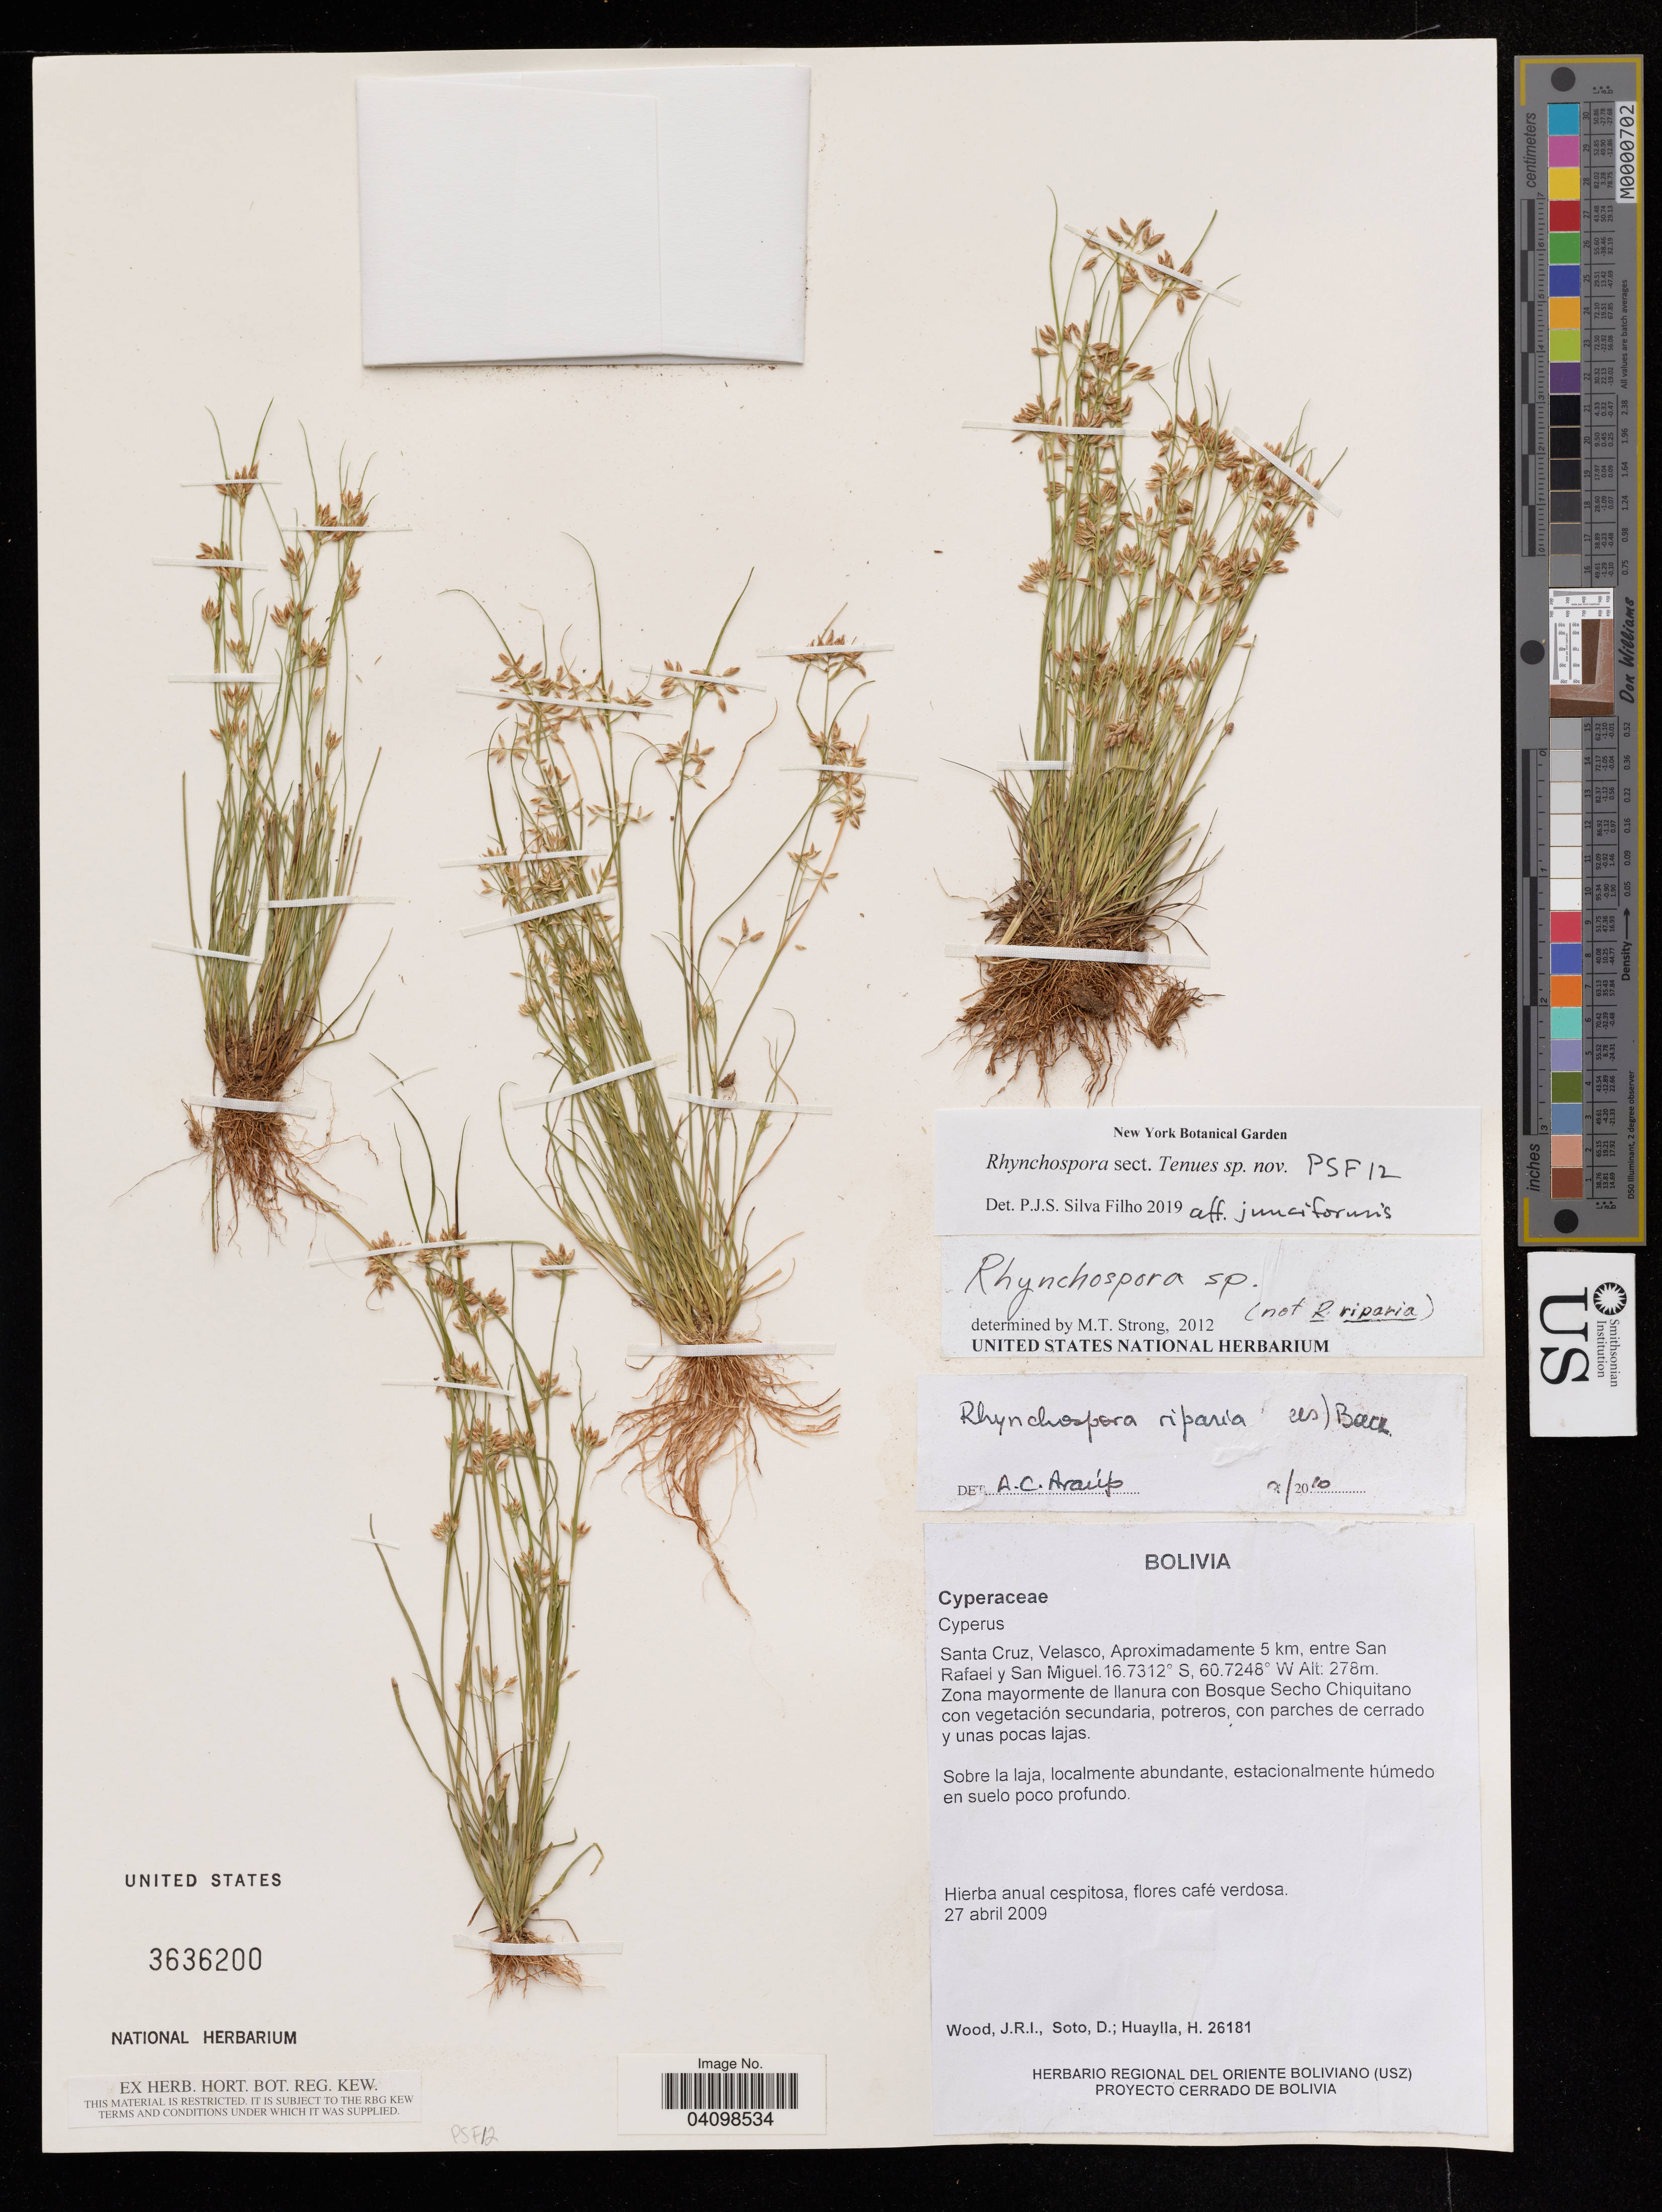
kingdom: Plantae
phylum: Tracheophyta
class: Liliopsida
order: Poales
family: Cyperaceae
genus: Rhynchospora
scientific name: Rhynchospora sp.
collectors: J. R. I. Wood, D. Soto & H. Huaylla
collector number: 26181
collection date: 2009-04-27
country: Bolivia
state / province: Santa Cruz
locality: Velasco, Aproximadamente 5 km, entre San Rafael y San Miguel.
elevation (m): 278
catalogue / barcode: US 3636200